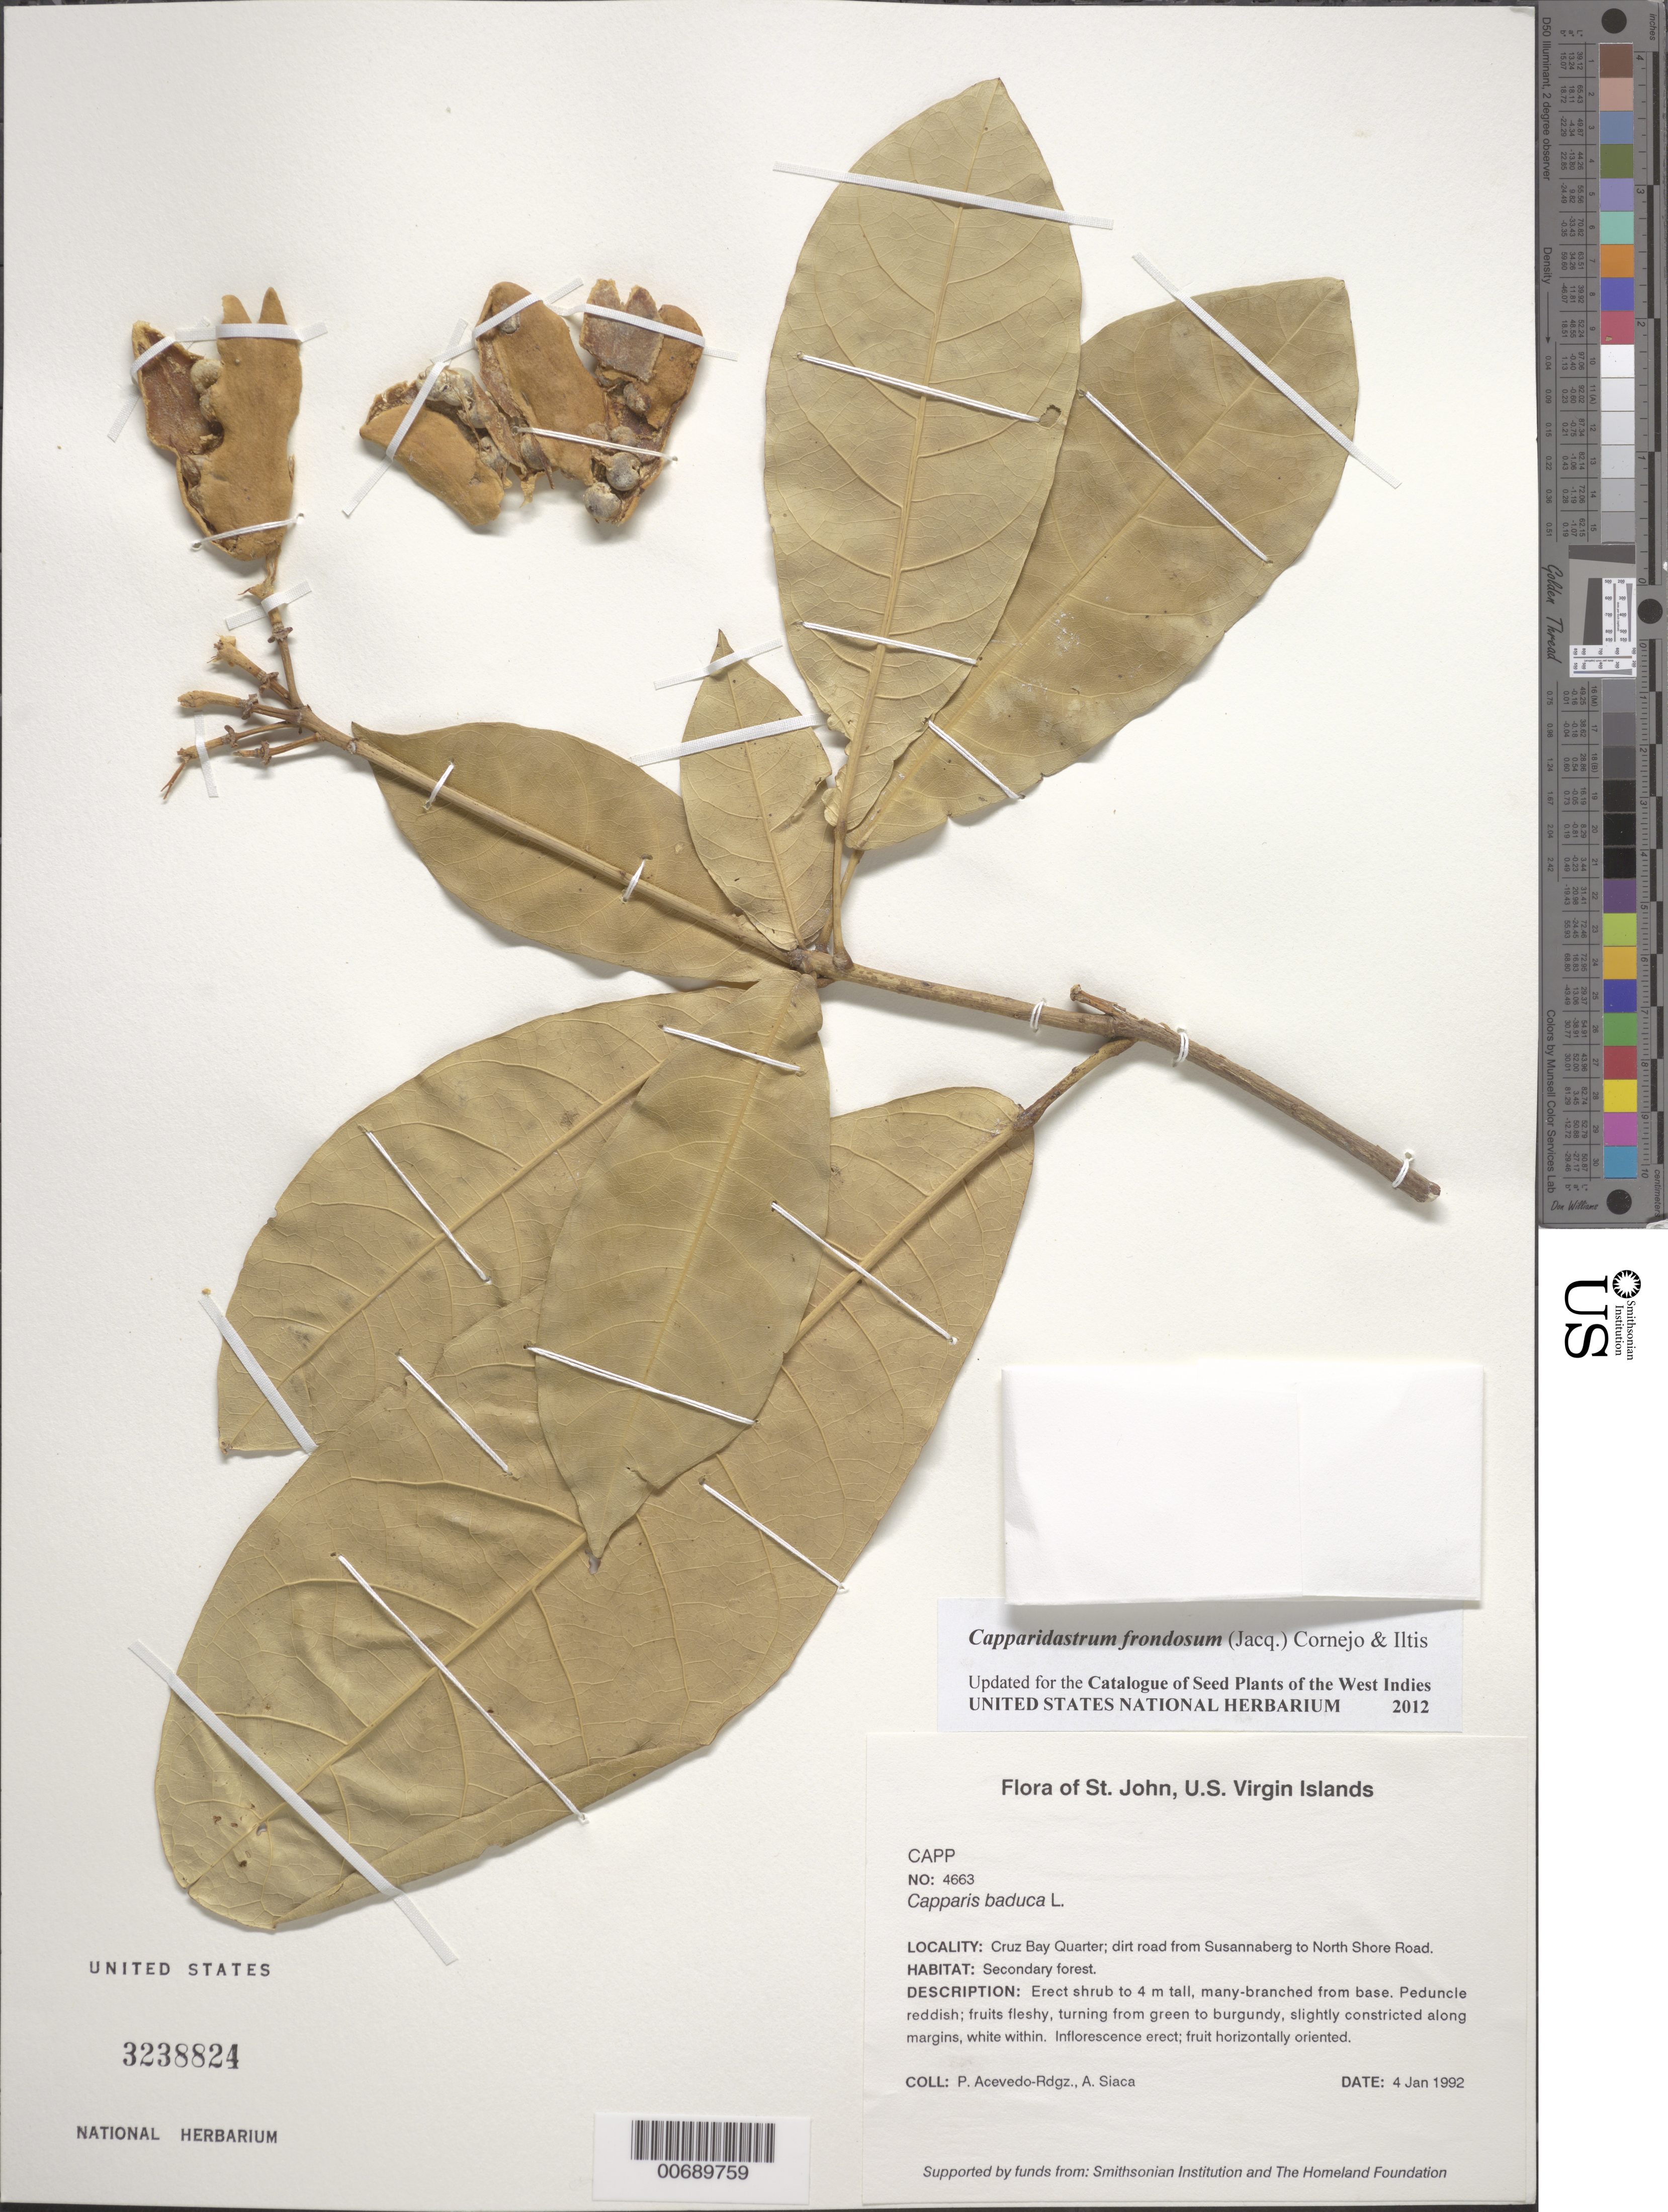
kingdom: Plantae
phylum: Tracheophyta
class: Magnoliopsida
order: Brassicales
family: Capparaceae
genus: Capparidastrum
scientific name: Capparidastrum frondosum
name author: (Jacq.) Cornejo & Iltis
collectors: P. Acevedo-Rodr. & A. Siaca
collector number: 4663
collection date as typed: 04 Jan 1992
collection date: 1992-01-04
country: U.S. Virgin Islands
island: St. John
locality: Cruz Bay Quarter; Dirt road from Susannaberg to North Shore Road.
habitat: Secondary forest.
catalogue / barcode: US 3238824